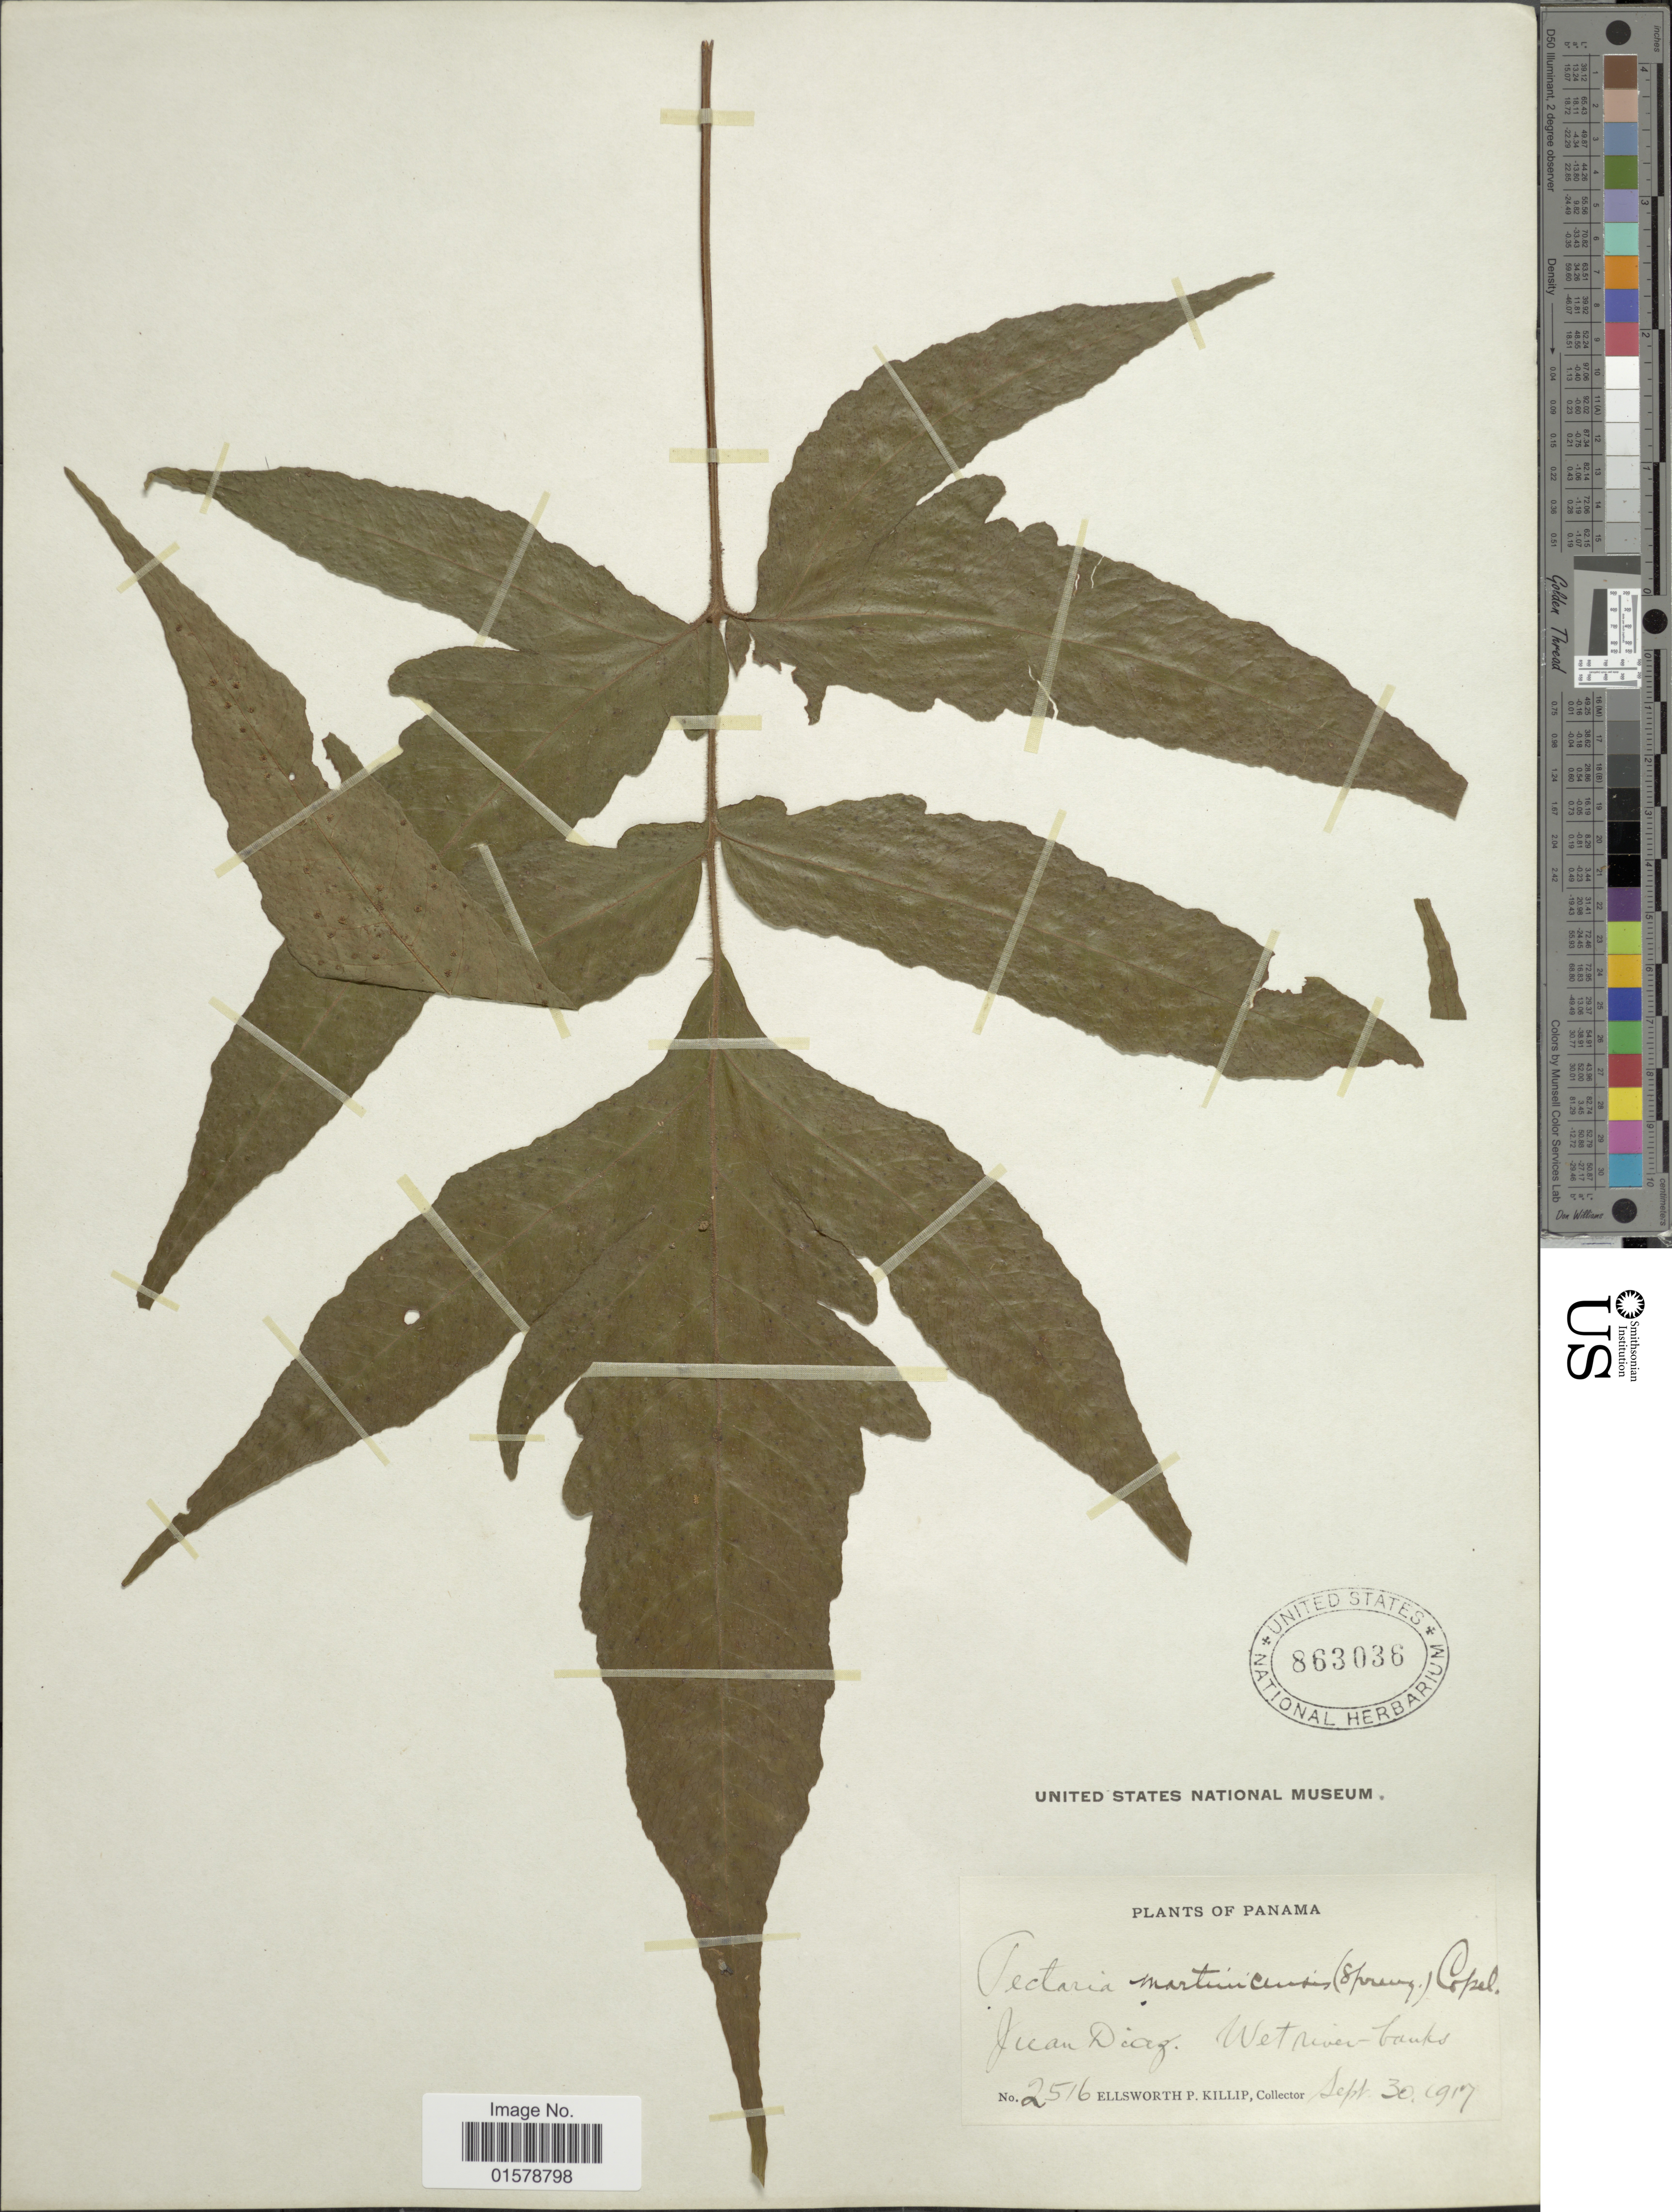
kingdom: Plantae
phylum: Tracheophyta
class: Polypodiopsida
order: Polypodiales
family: Tectariaceae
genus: Tectaria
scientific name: Tectaria pilosa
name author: (Fée) Maxon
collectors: E. P. Killip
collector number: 2516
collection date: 1917-09-30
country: Panama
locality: Juan Diaz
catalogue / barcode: US 863036